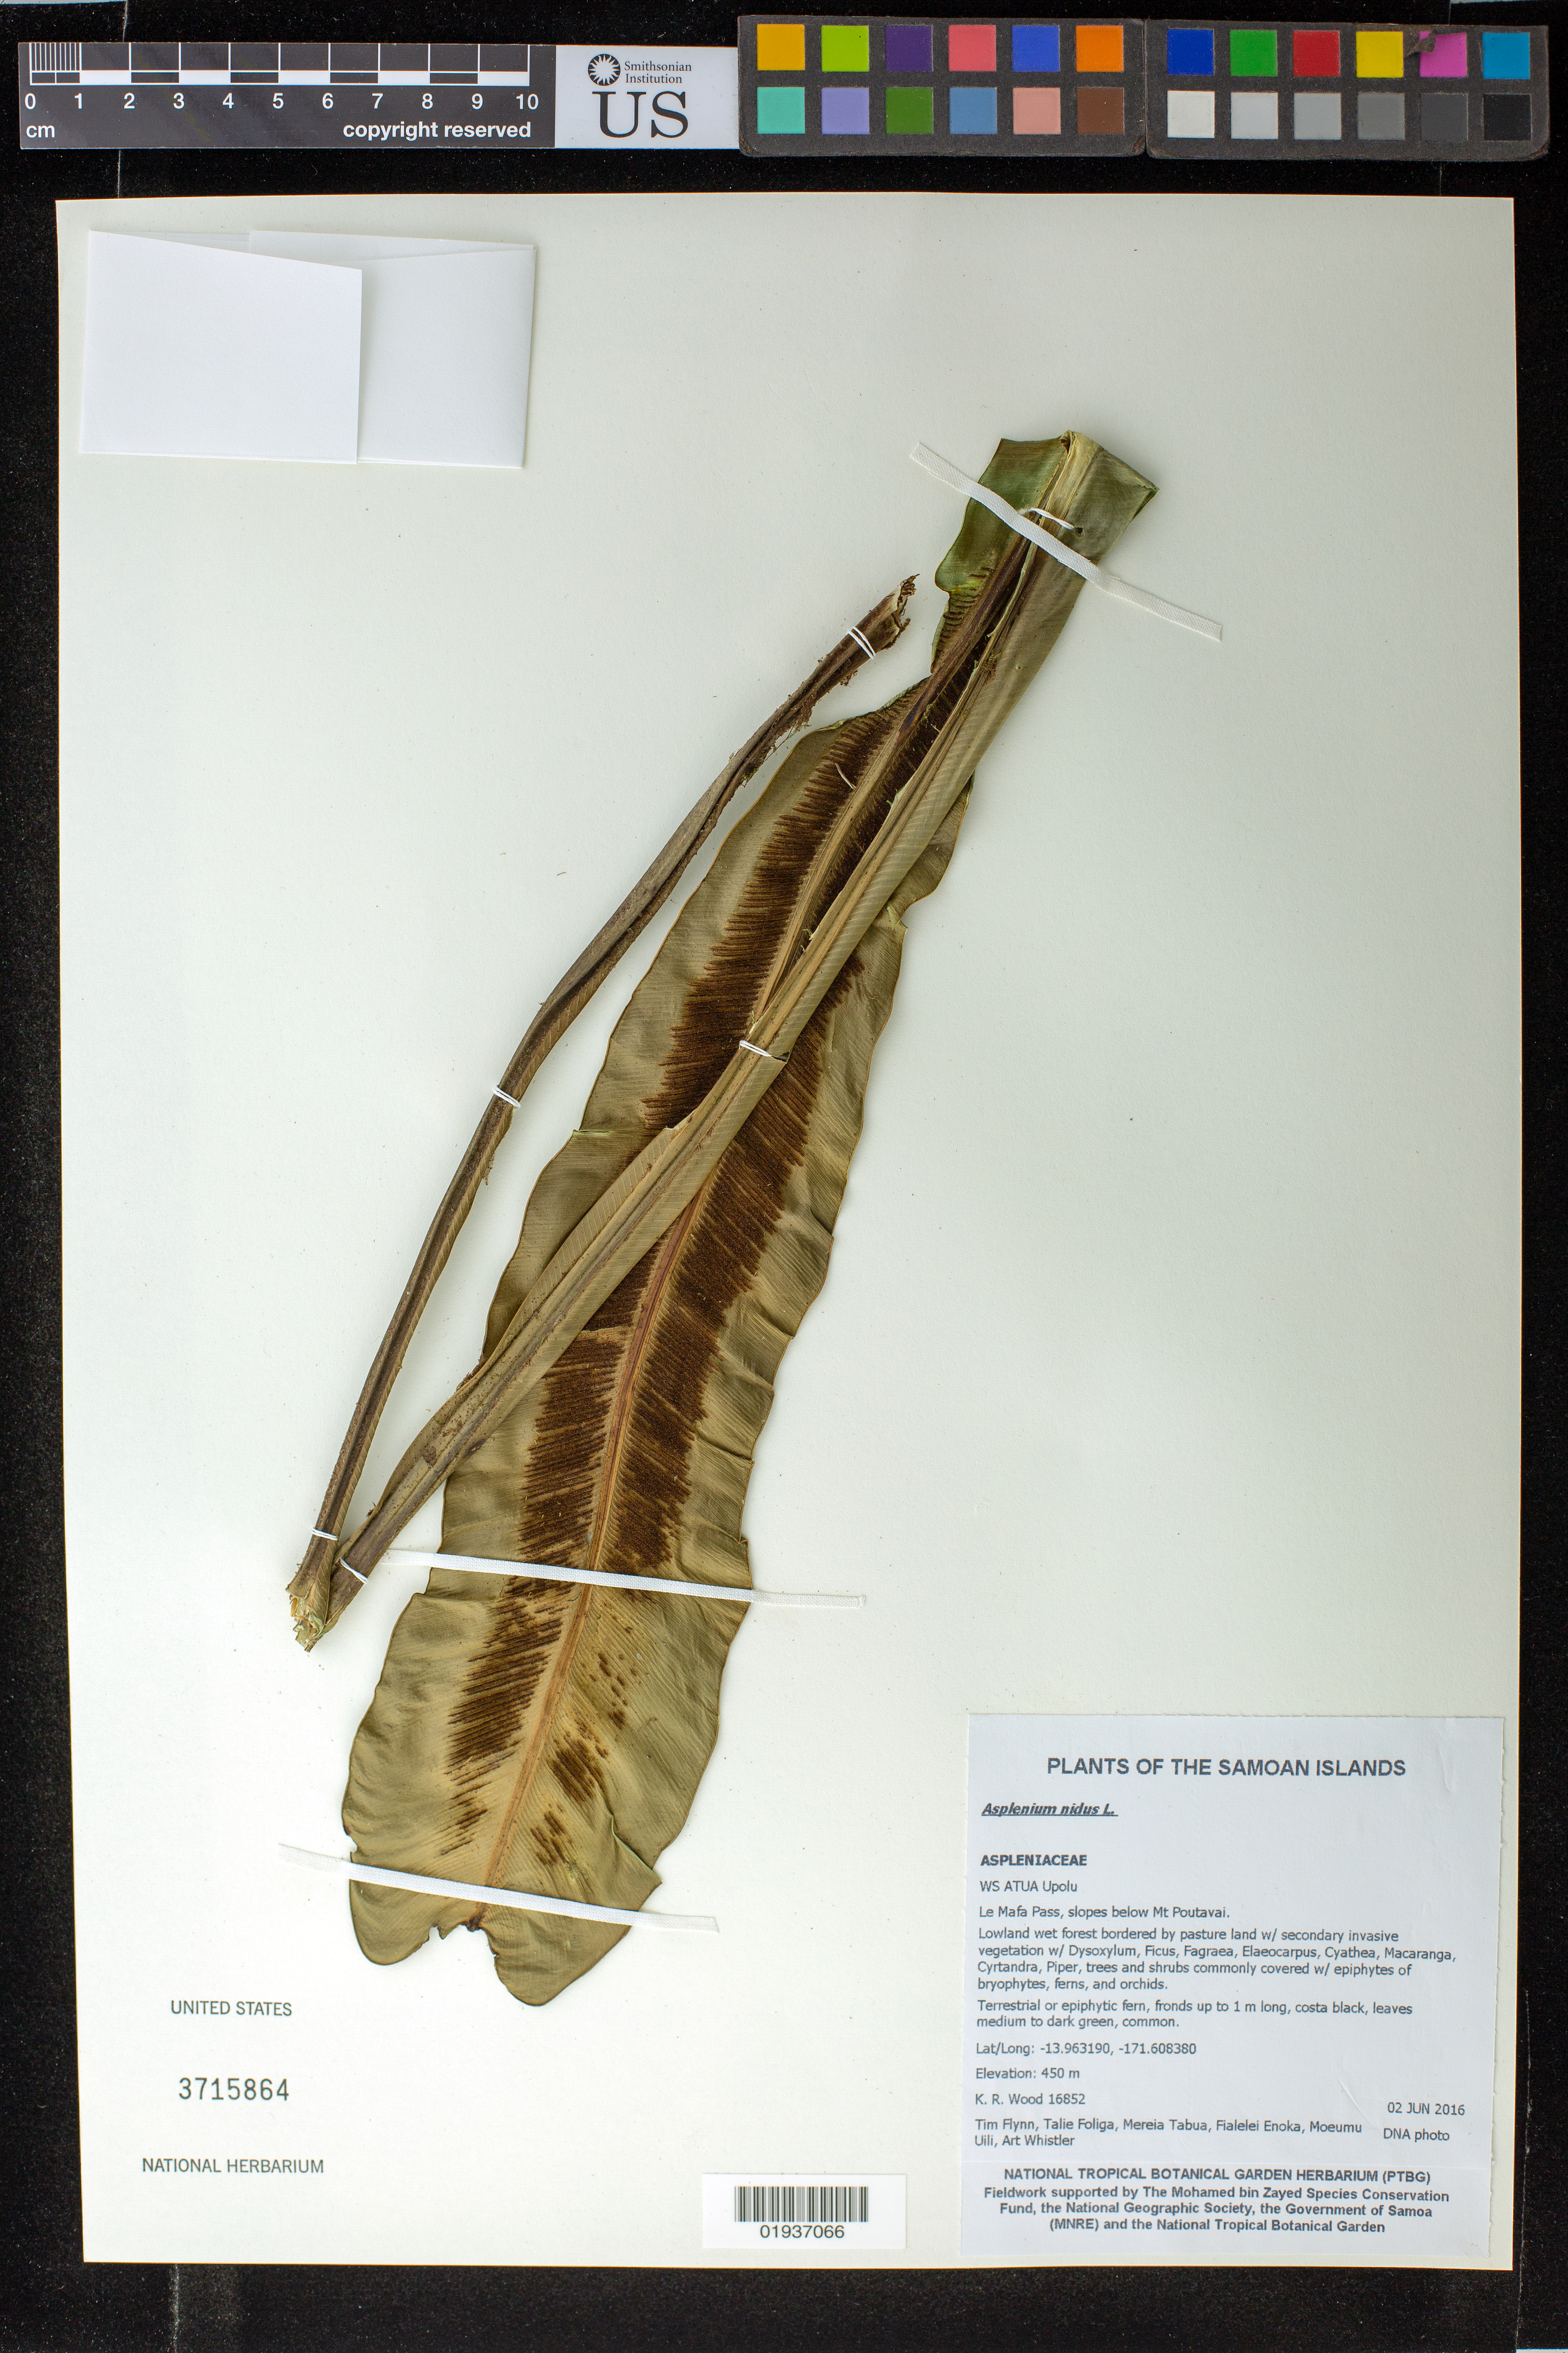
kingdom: Plantae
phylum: Tracheophyta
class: Polypodiopsida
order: Polypodiales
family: Aspleniaceae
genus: Asplenium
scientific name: Asplenium nidus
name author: L.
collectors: K. R. Wood, T. W. Flynn, T. Foliga, M. Tabua, F. Enoka, M. Uili & A. Whistler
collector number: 16852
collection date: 2016-06-02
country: Samoa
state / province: Atua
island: Upolu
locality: Upolu, Le Mafa Pass, slopes below Mt. Poutavai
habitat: Lowland wet forest bordered by pasture land w/secondary invasive vegetation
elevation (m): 450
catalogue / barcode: US 3715864